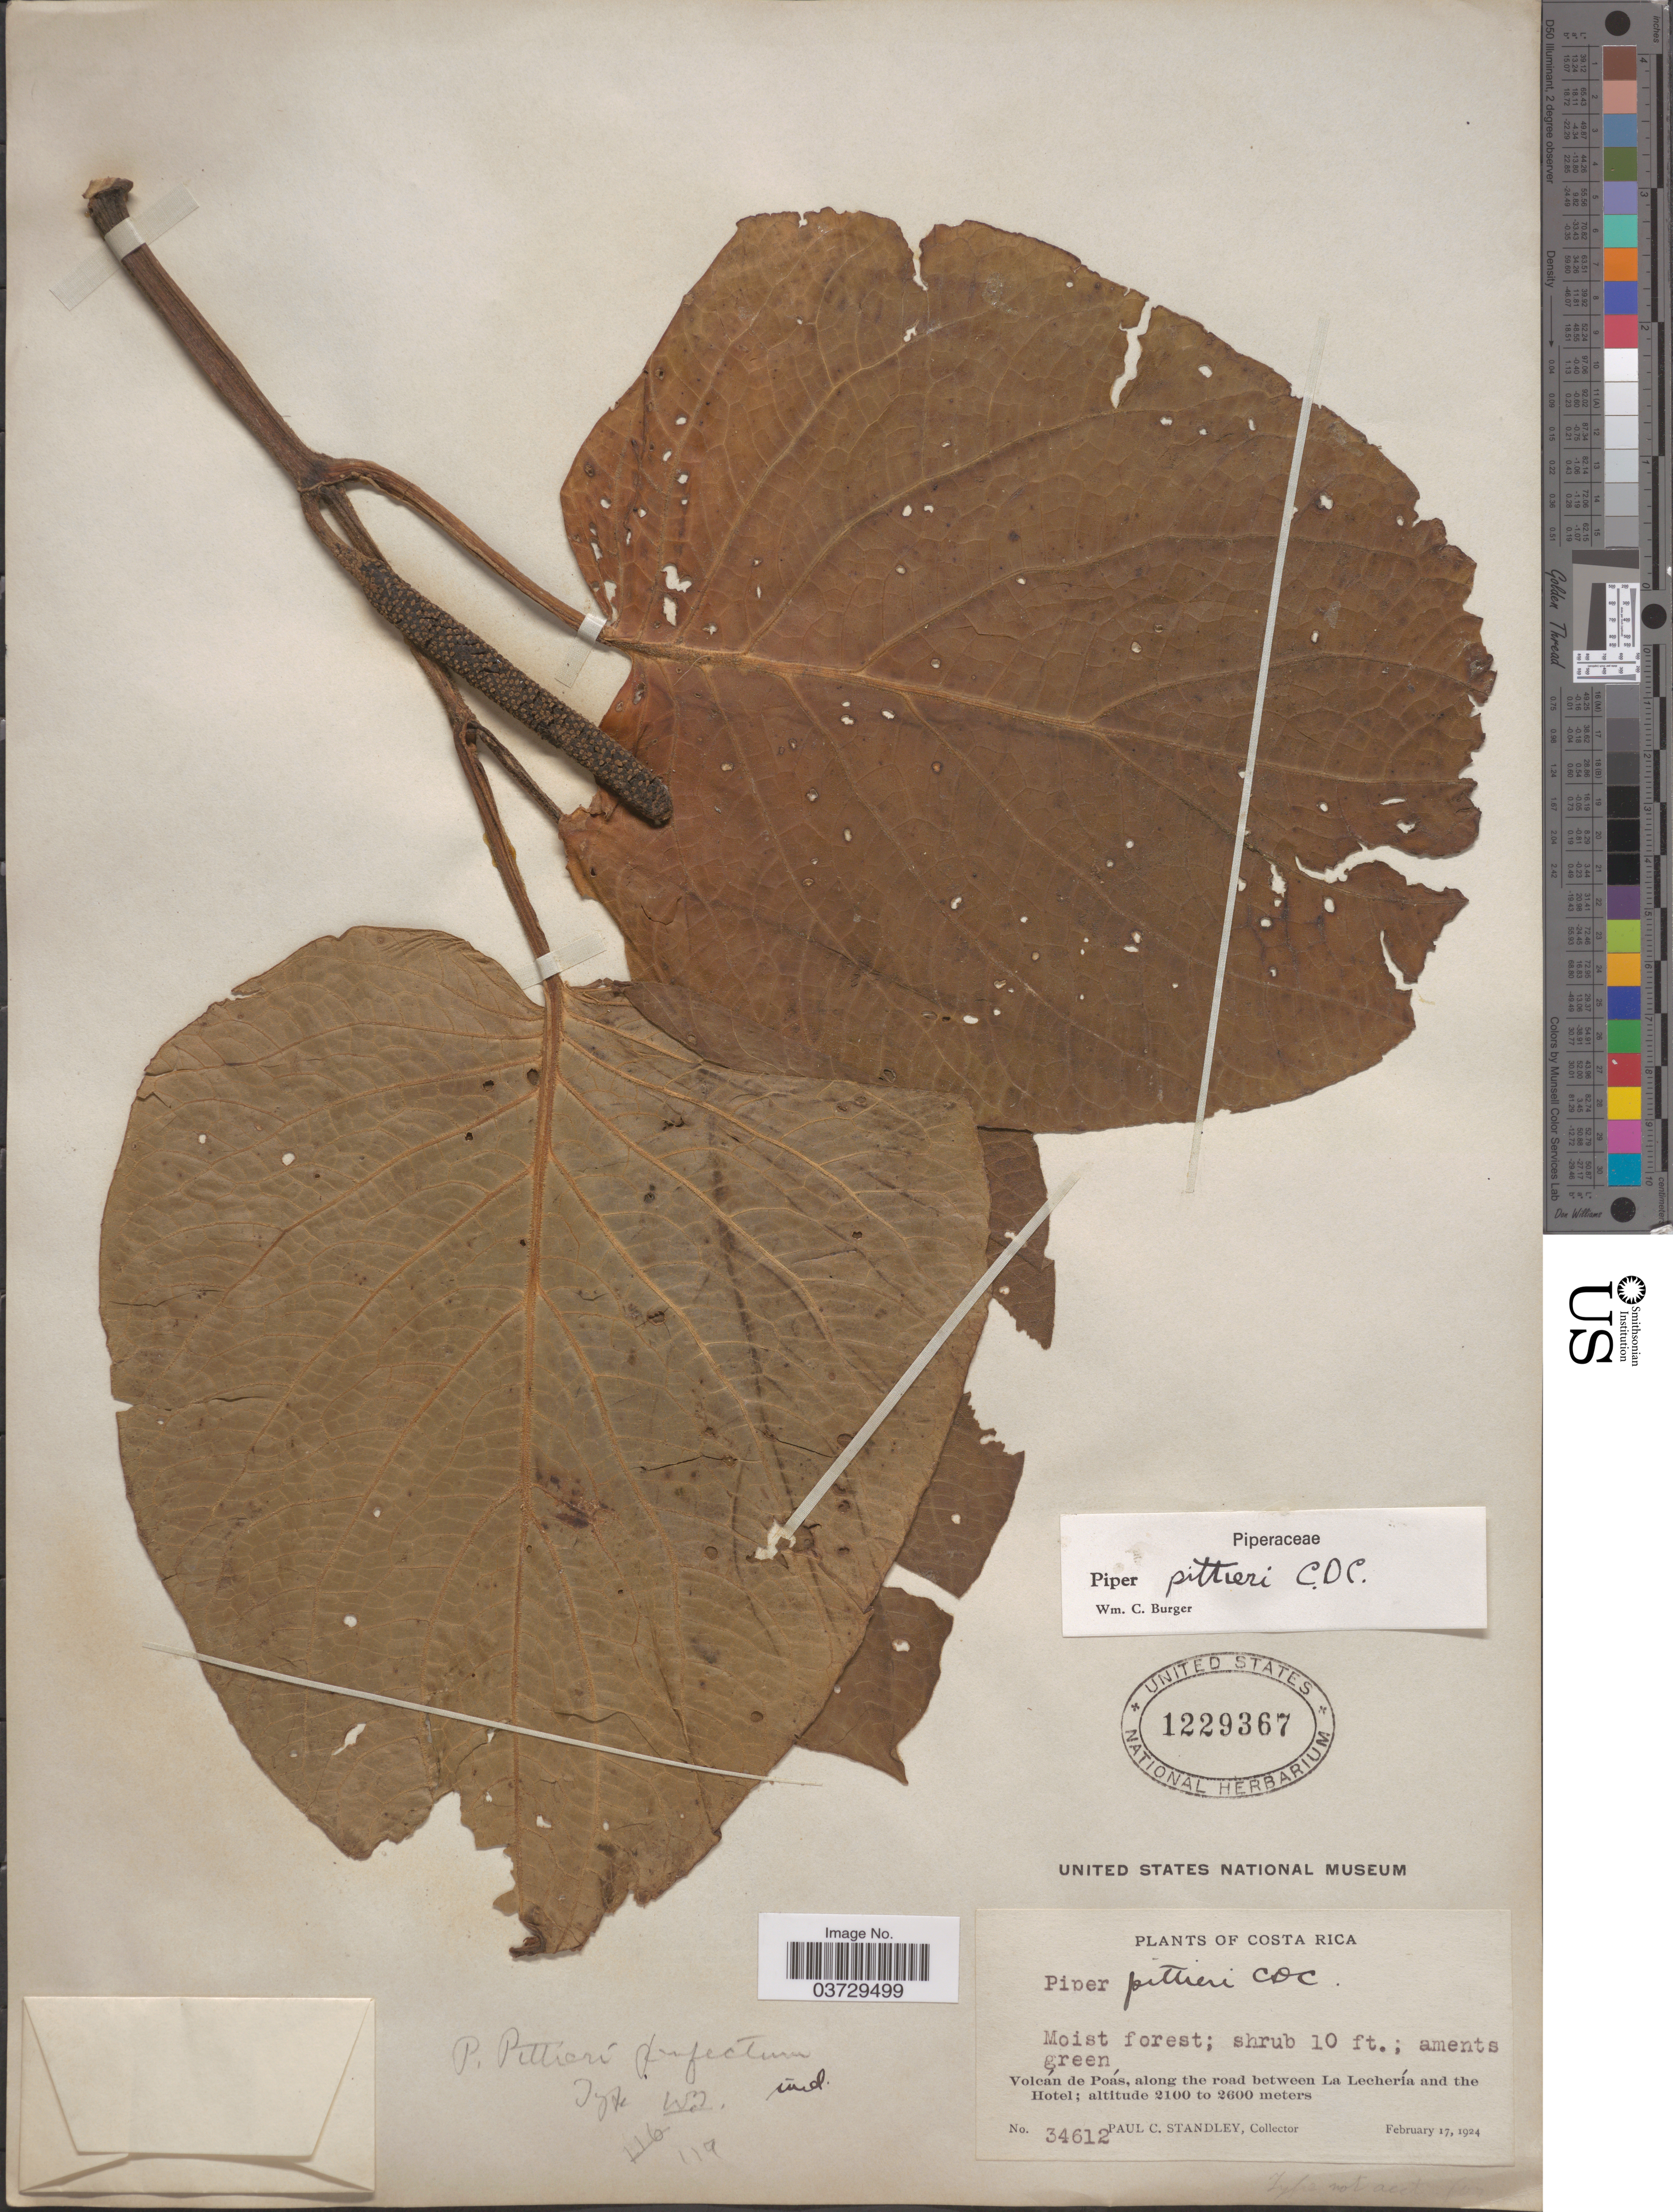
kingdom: Plantae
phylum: Tracheophyta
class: Magnoliopsida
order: Piperales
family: Piperaceae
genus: Piper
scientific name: Piper pittieri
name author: C. DC.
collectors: P. C. Standley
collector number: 34612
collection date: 1924-02-17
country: Costa Rica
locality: Volcán de Poás, along the road between La Lechería and the Hotel.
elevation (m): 2100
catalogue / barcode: US 1229367